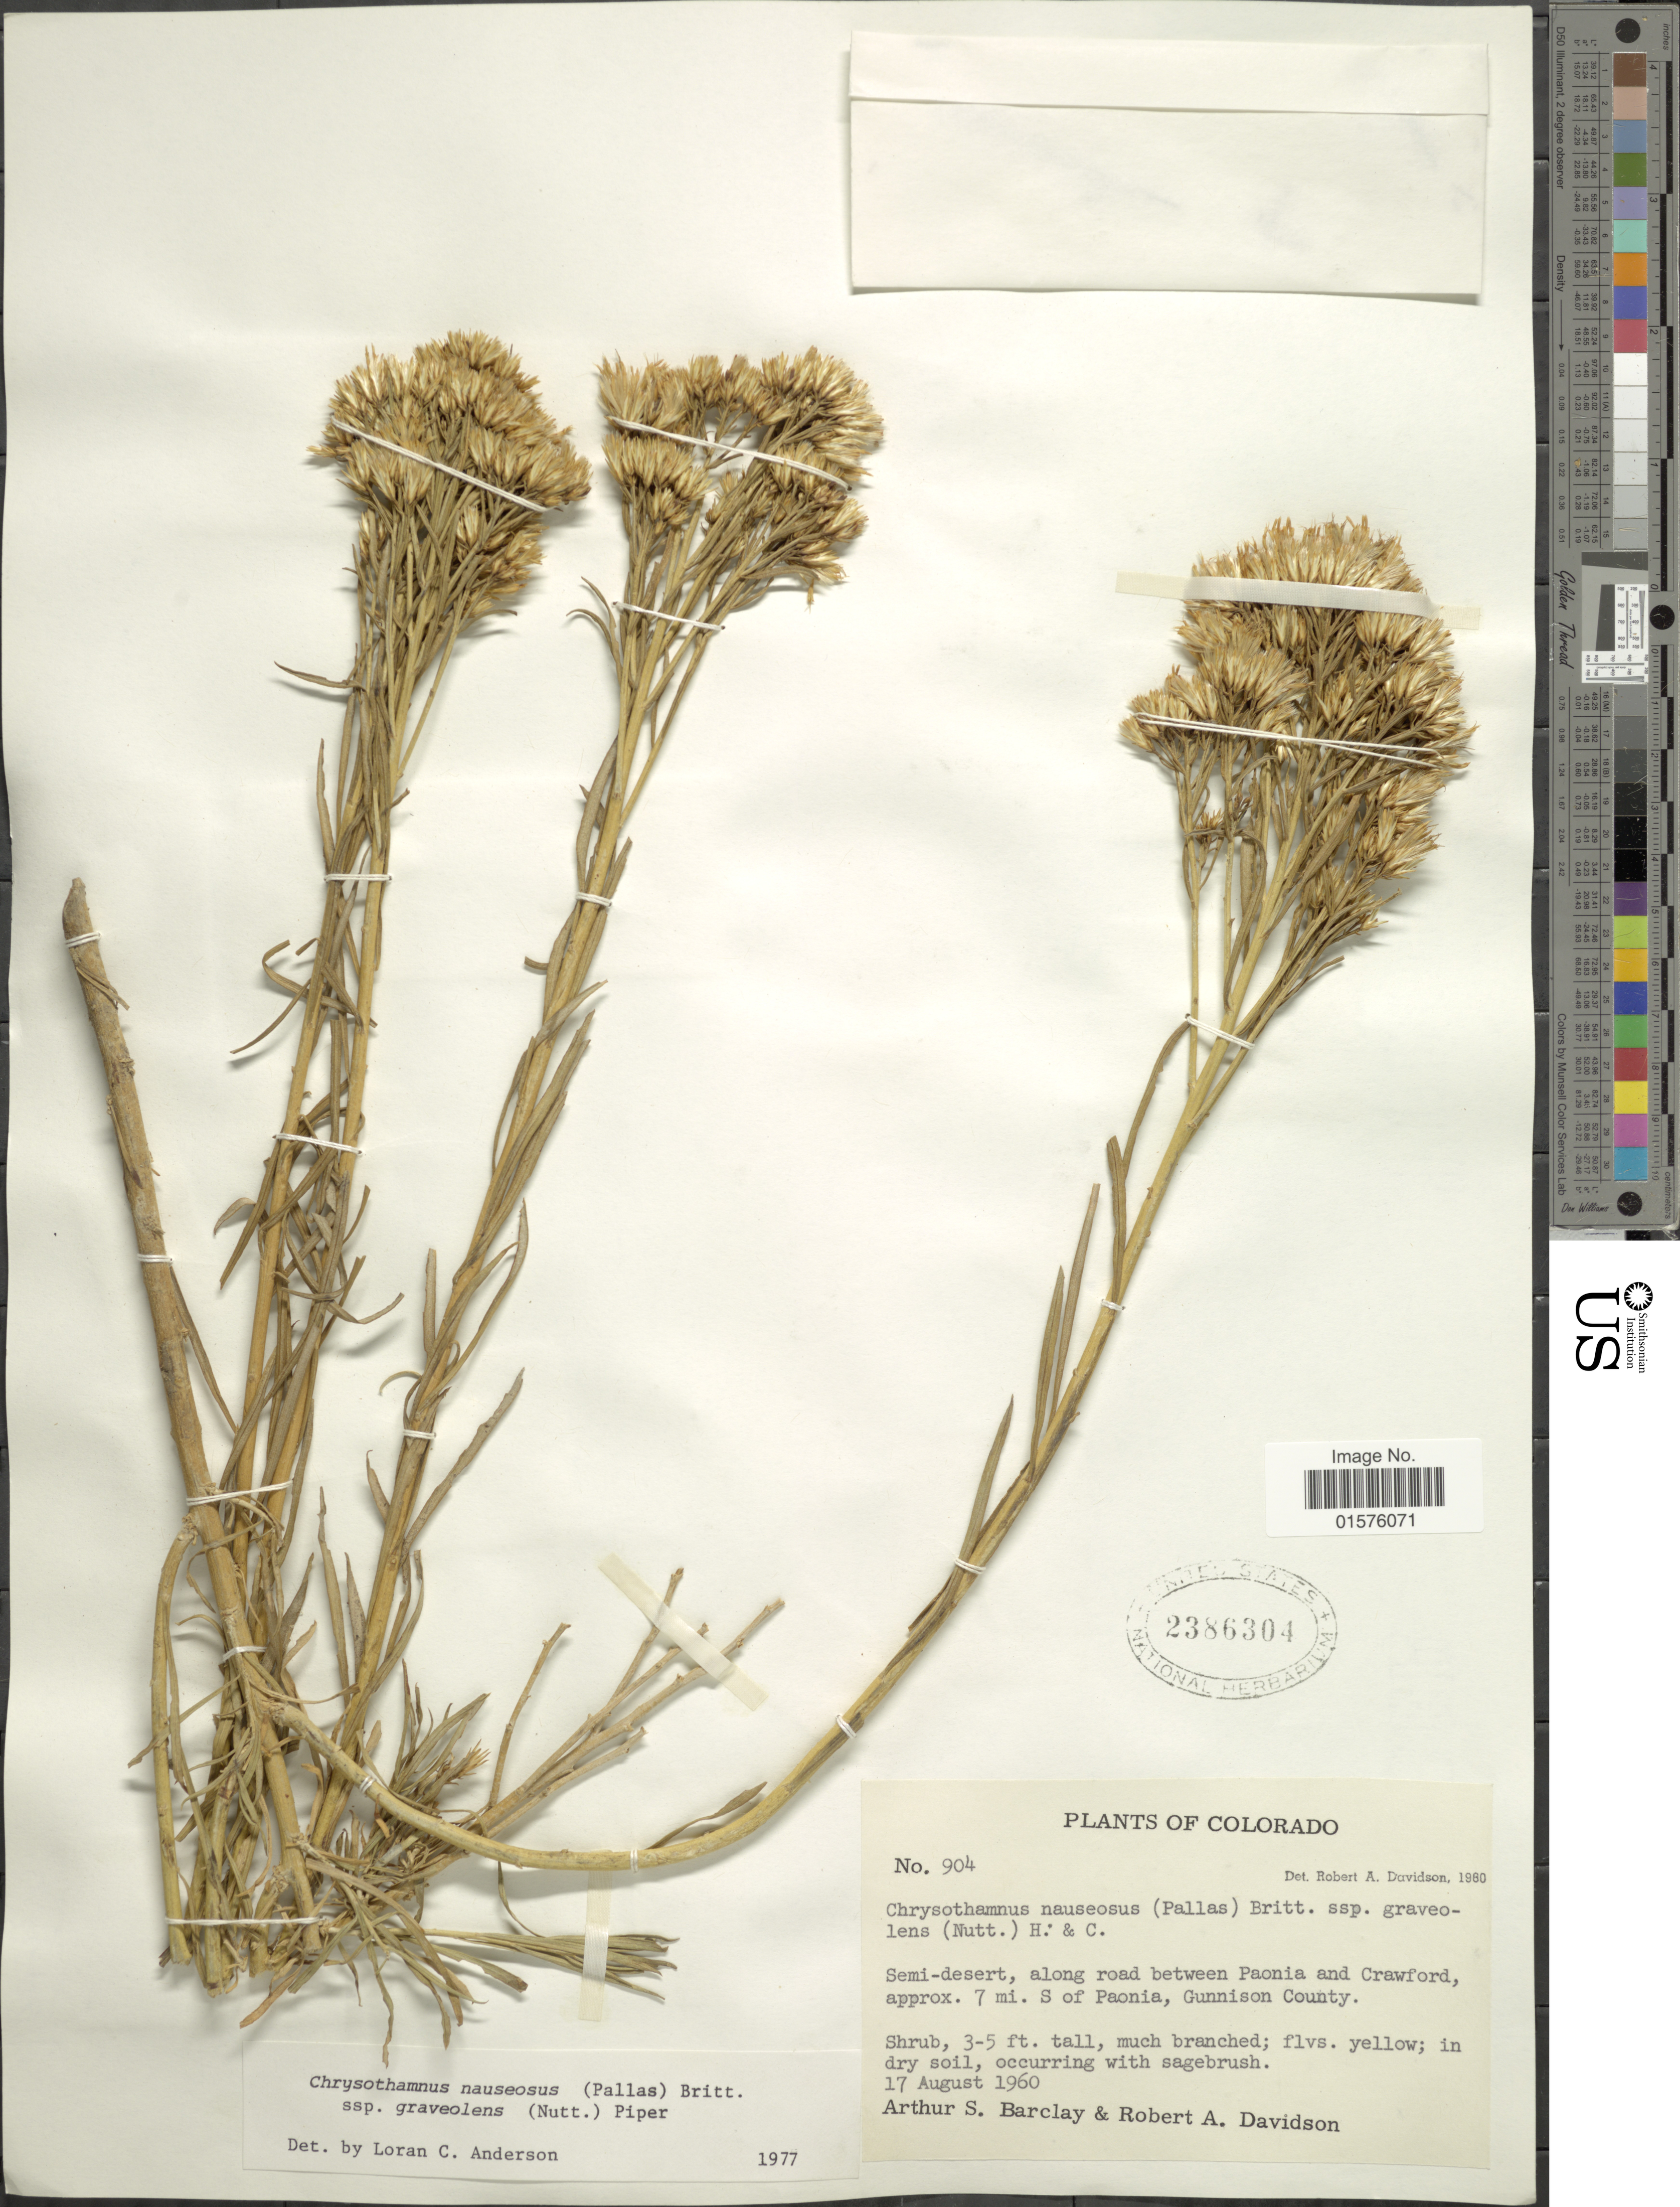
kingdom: Plantae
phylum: Tracheophyta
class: Magnoliopsida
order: Asterales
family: Asteraceae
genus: Ericameria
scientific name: Ericameria nauseosa var. graveolens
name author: (Nutt.) Reveal & Schuyler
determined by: Urbatsch, Lowell E., Curator (LSU), Louisiana State University (UNITED STATES)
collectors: A. S. Barclay & R. A. Davidson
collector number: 904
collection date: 1960-08-17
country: United States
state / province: Colorado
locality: Semi-desert, along road between Paonia and Crawford, approx. 7 mi. S of Paonia, Guniison County.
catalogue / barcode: US 2386304